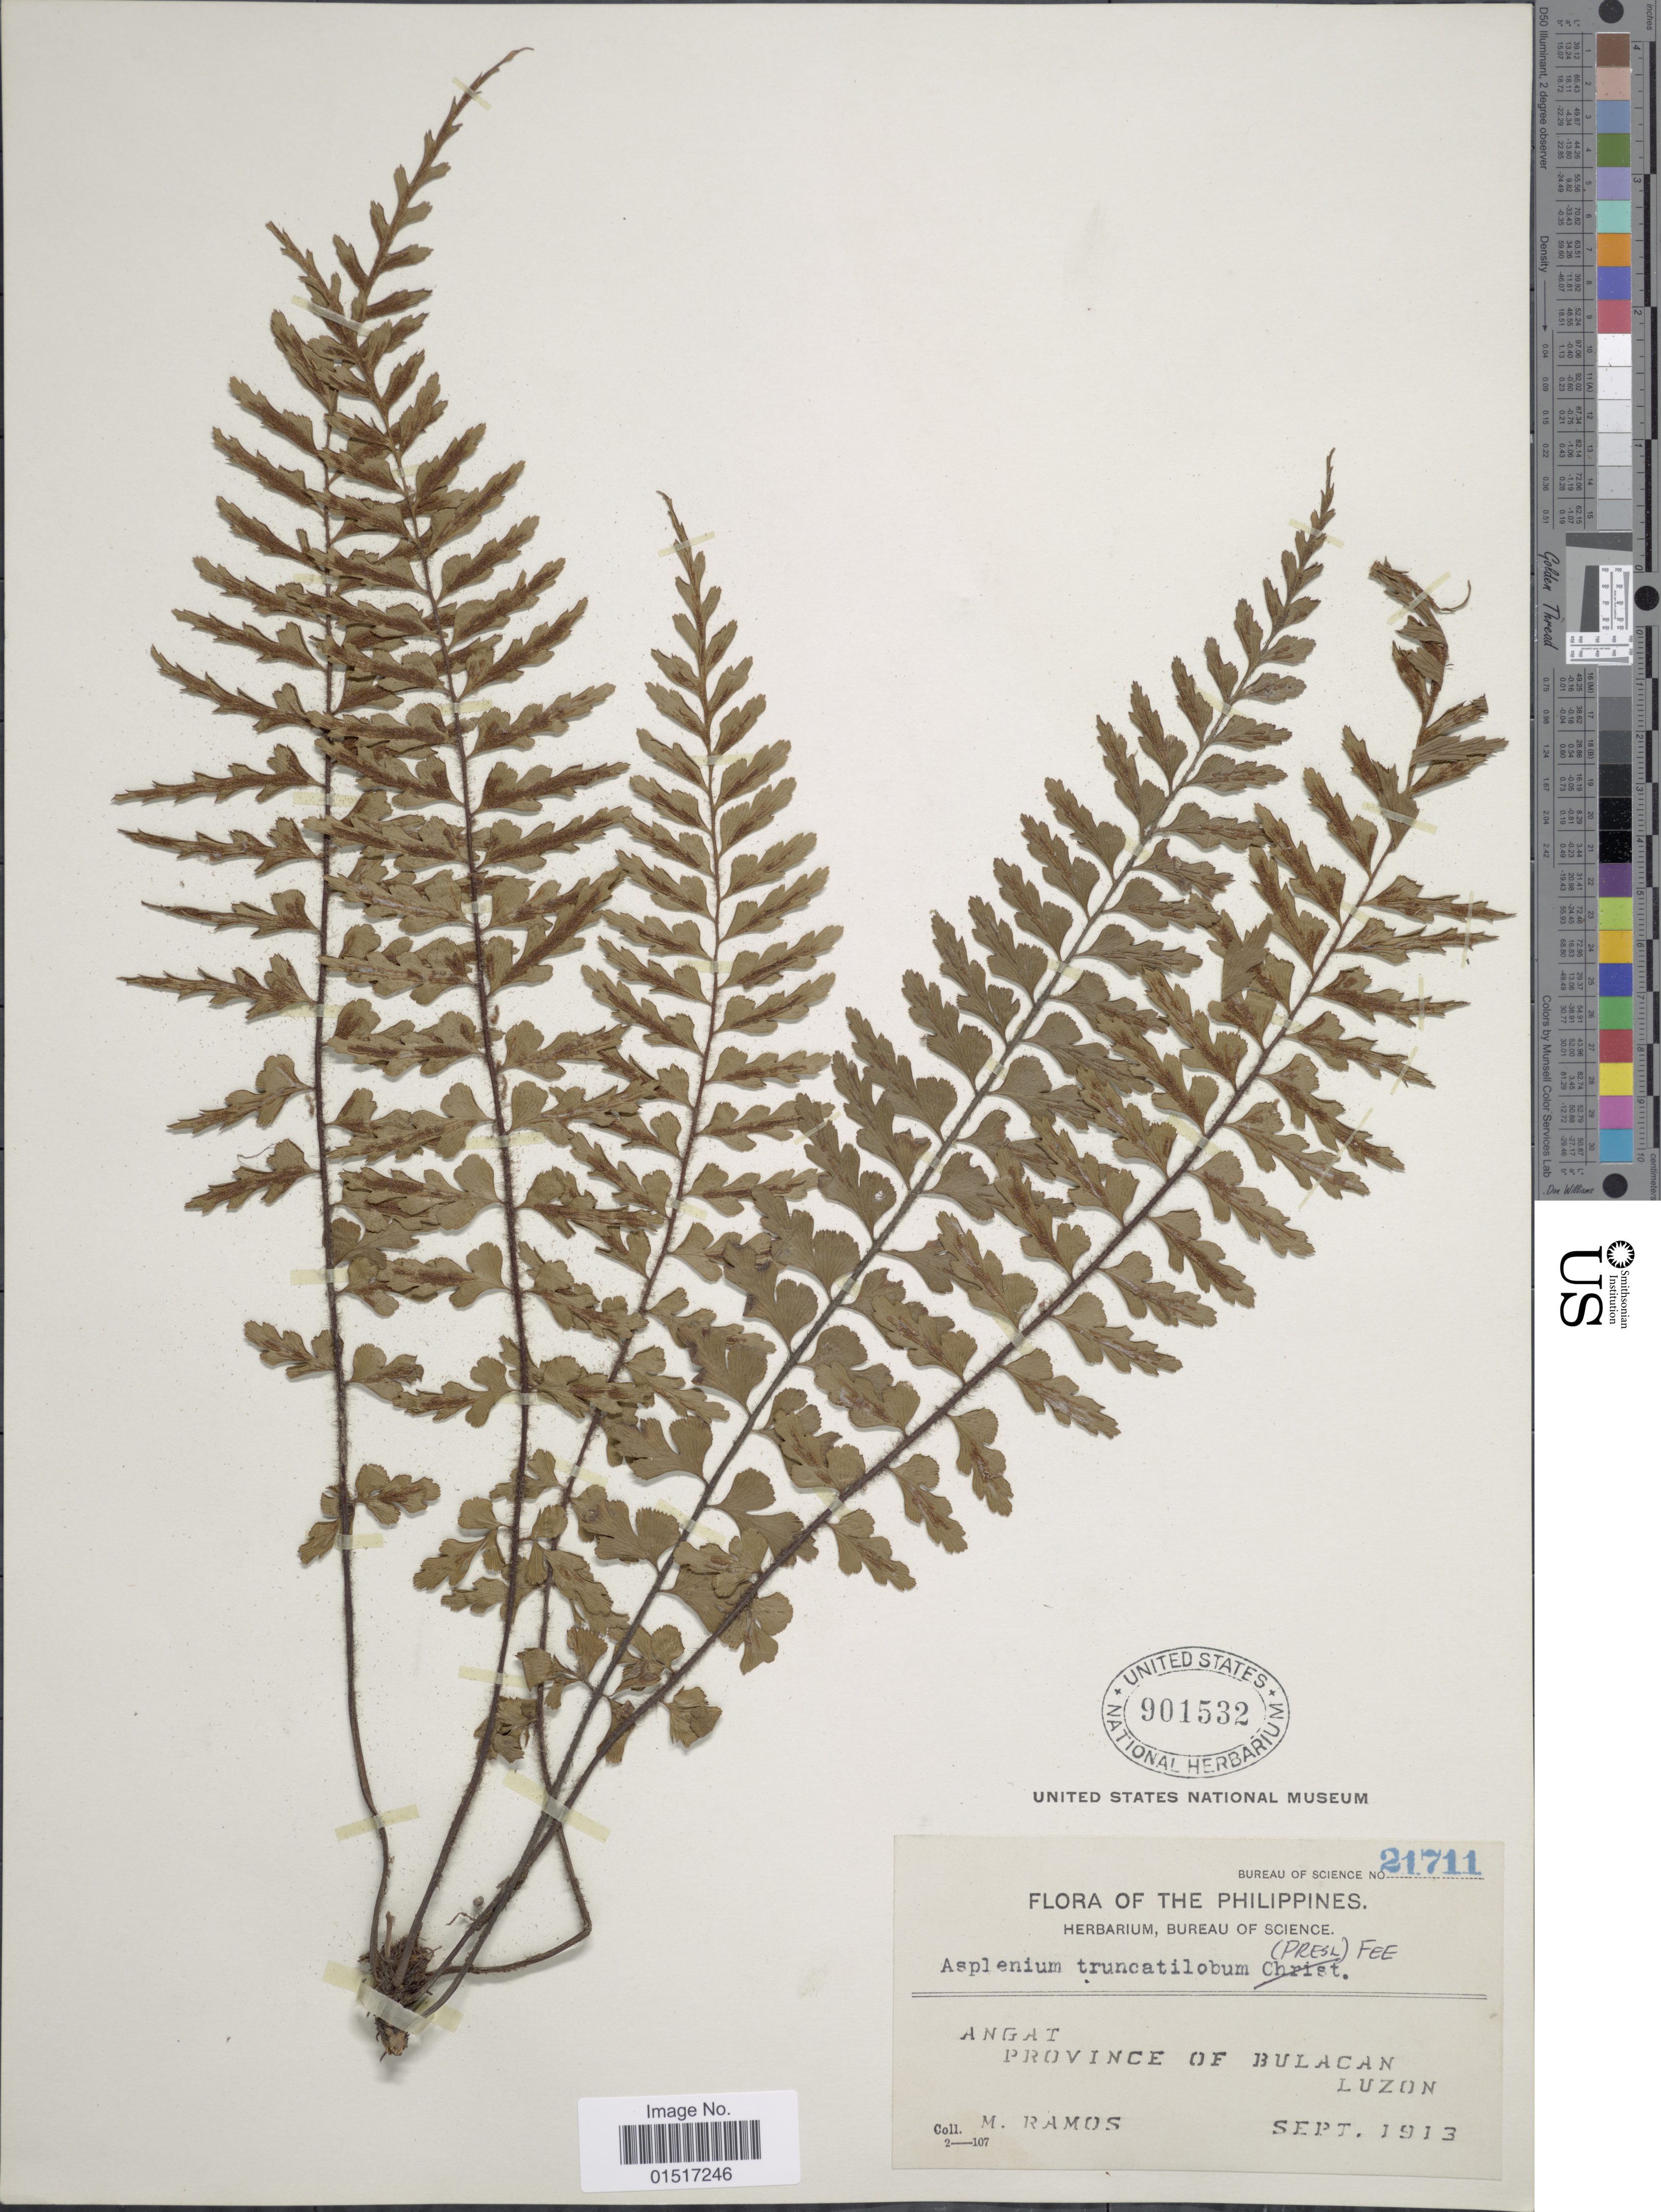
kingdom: Plantae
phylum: Tracheophyta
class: Polypodiopsida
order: Polypodiales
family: Aspleniaceae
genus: Asplenium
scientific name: Asplenium truncatilobum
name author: (C. Presl) Fée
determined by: Salgado, A. E.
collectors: M. Ramos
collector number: Bureau of Science 21711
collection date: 1913-09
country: Philippines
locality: Angat. Province of Bulacan. Luzon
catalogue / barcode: US 901532